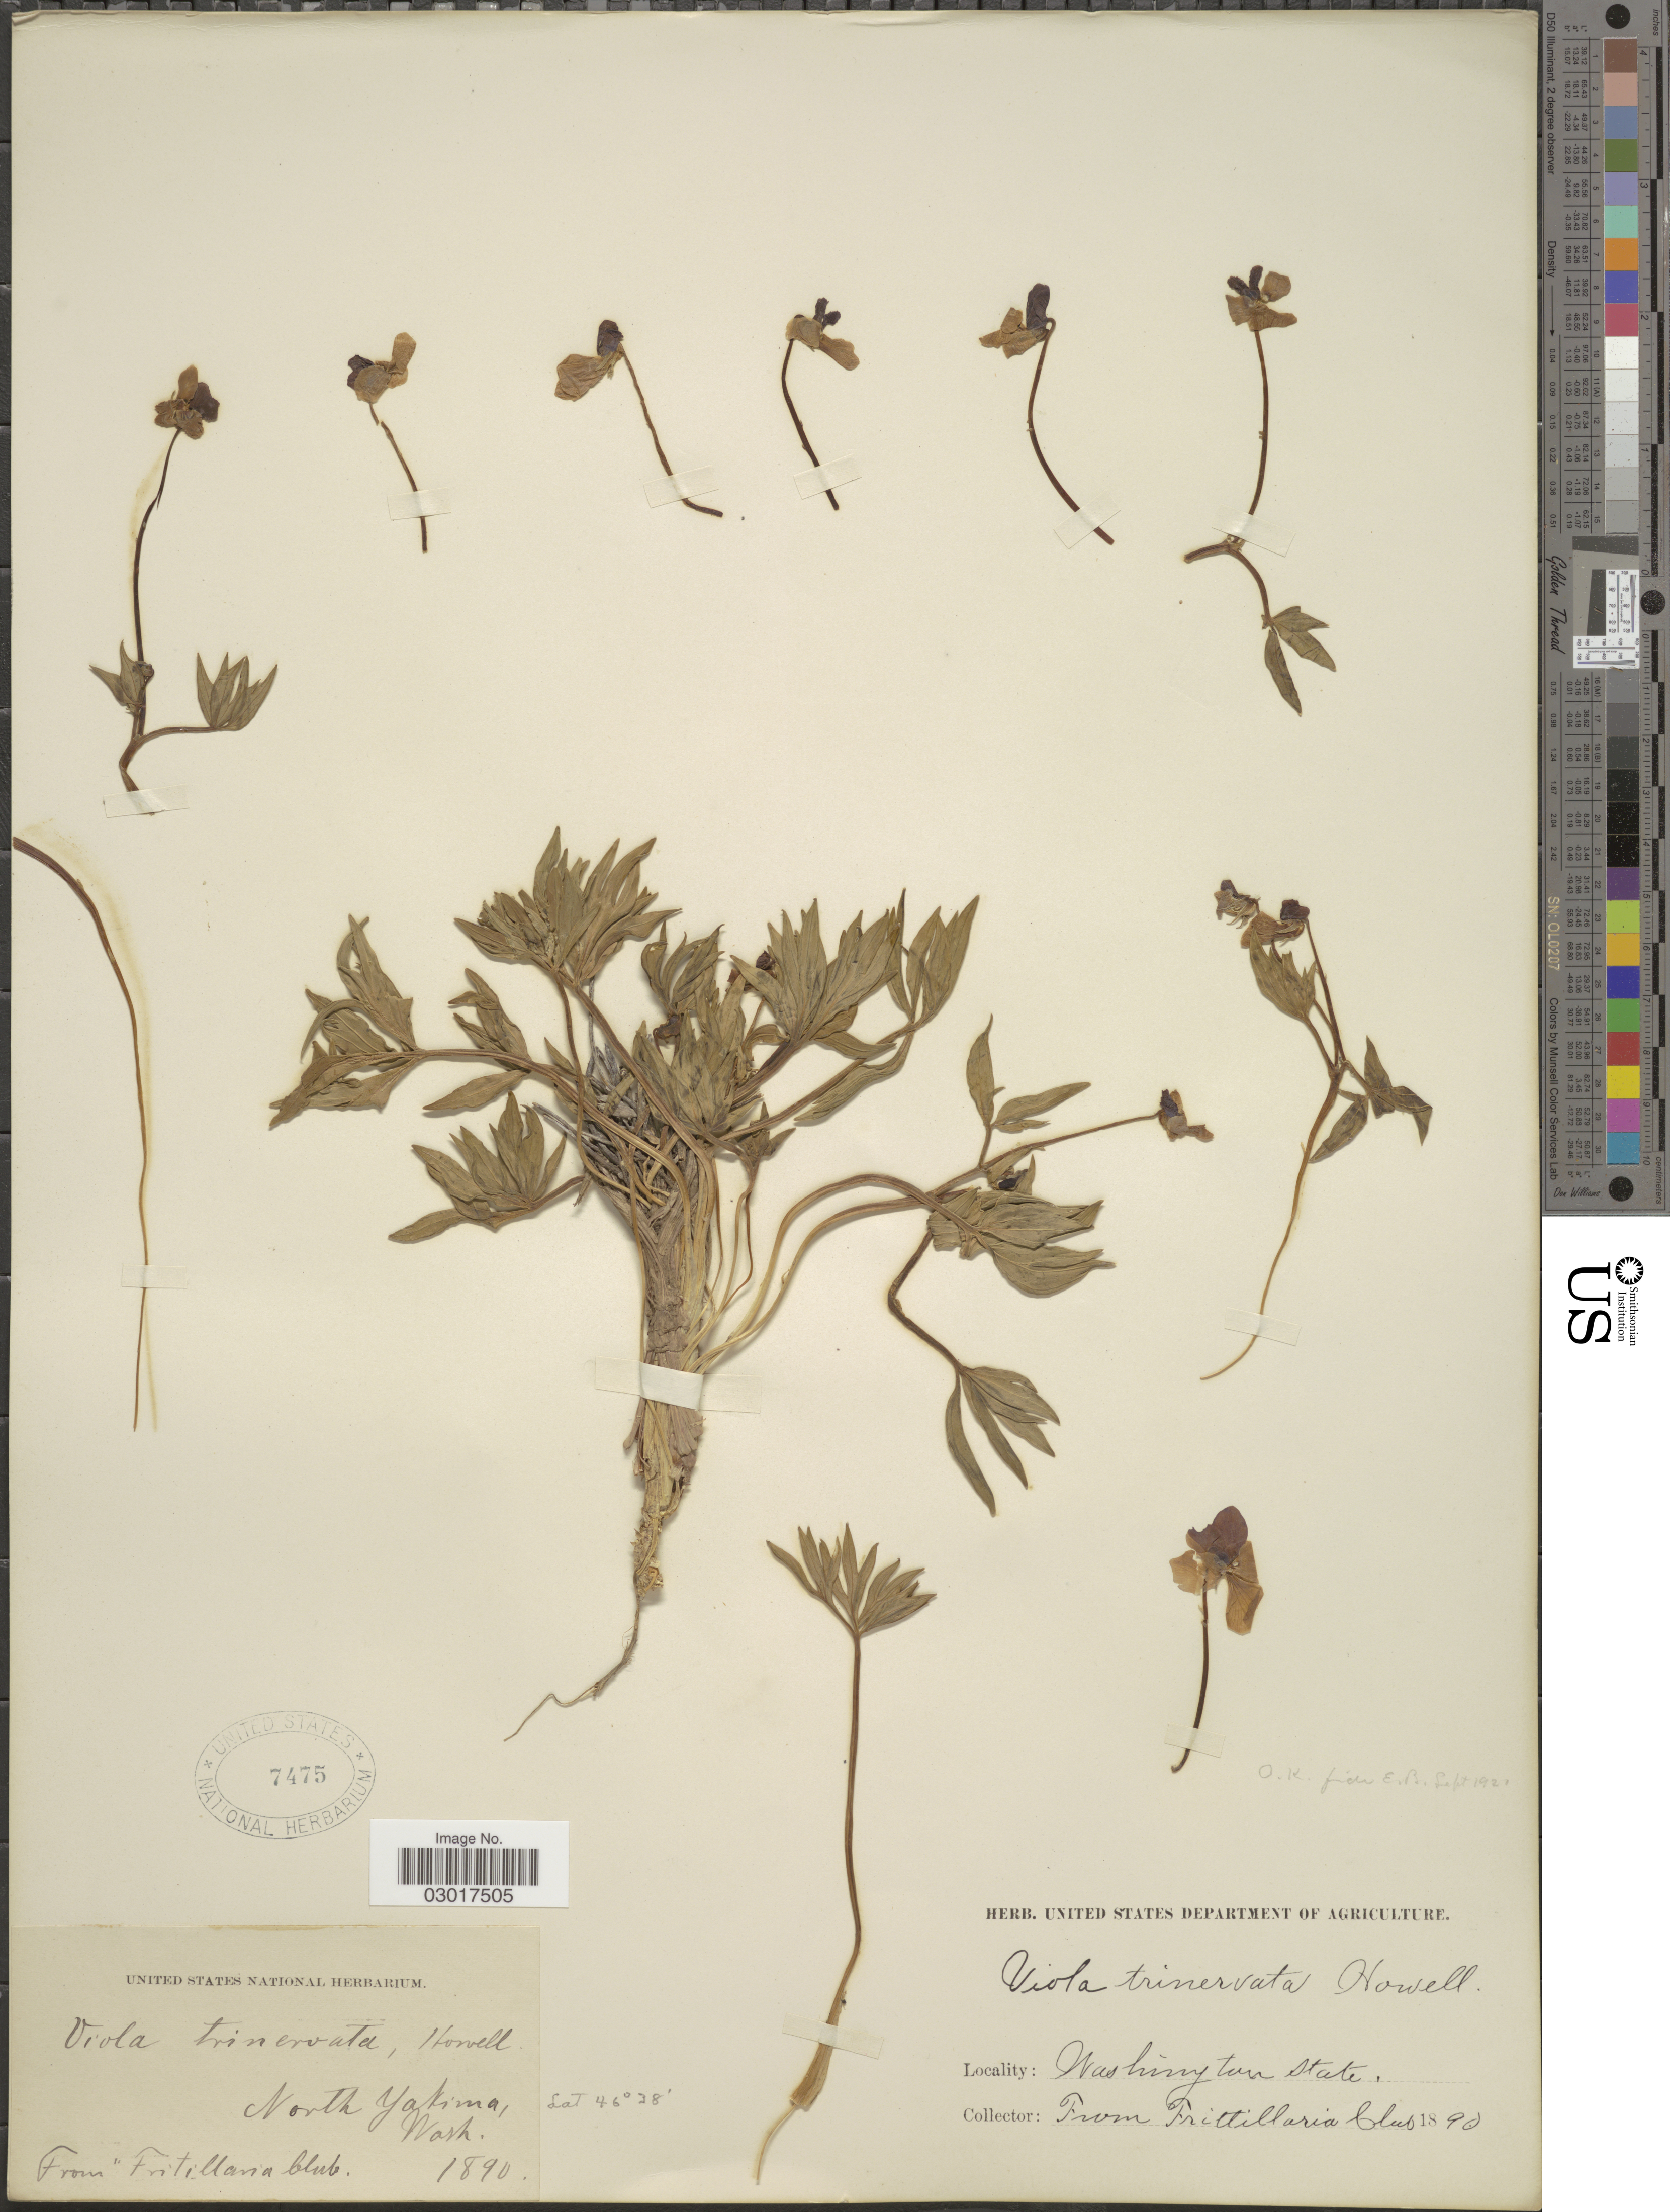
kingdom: Plantae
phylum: Tracheophyta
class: Magnoliopsida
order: Malpighiales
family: Violaceae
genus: Viola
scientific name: Viola trinervata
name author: (J.T. Howell) J.T. Howell ex A. Gray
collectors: Fritillaria Club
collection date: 1890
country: United States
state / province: Washington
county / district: Yakima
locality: North Yakima.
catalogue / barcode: US 7475